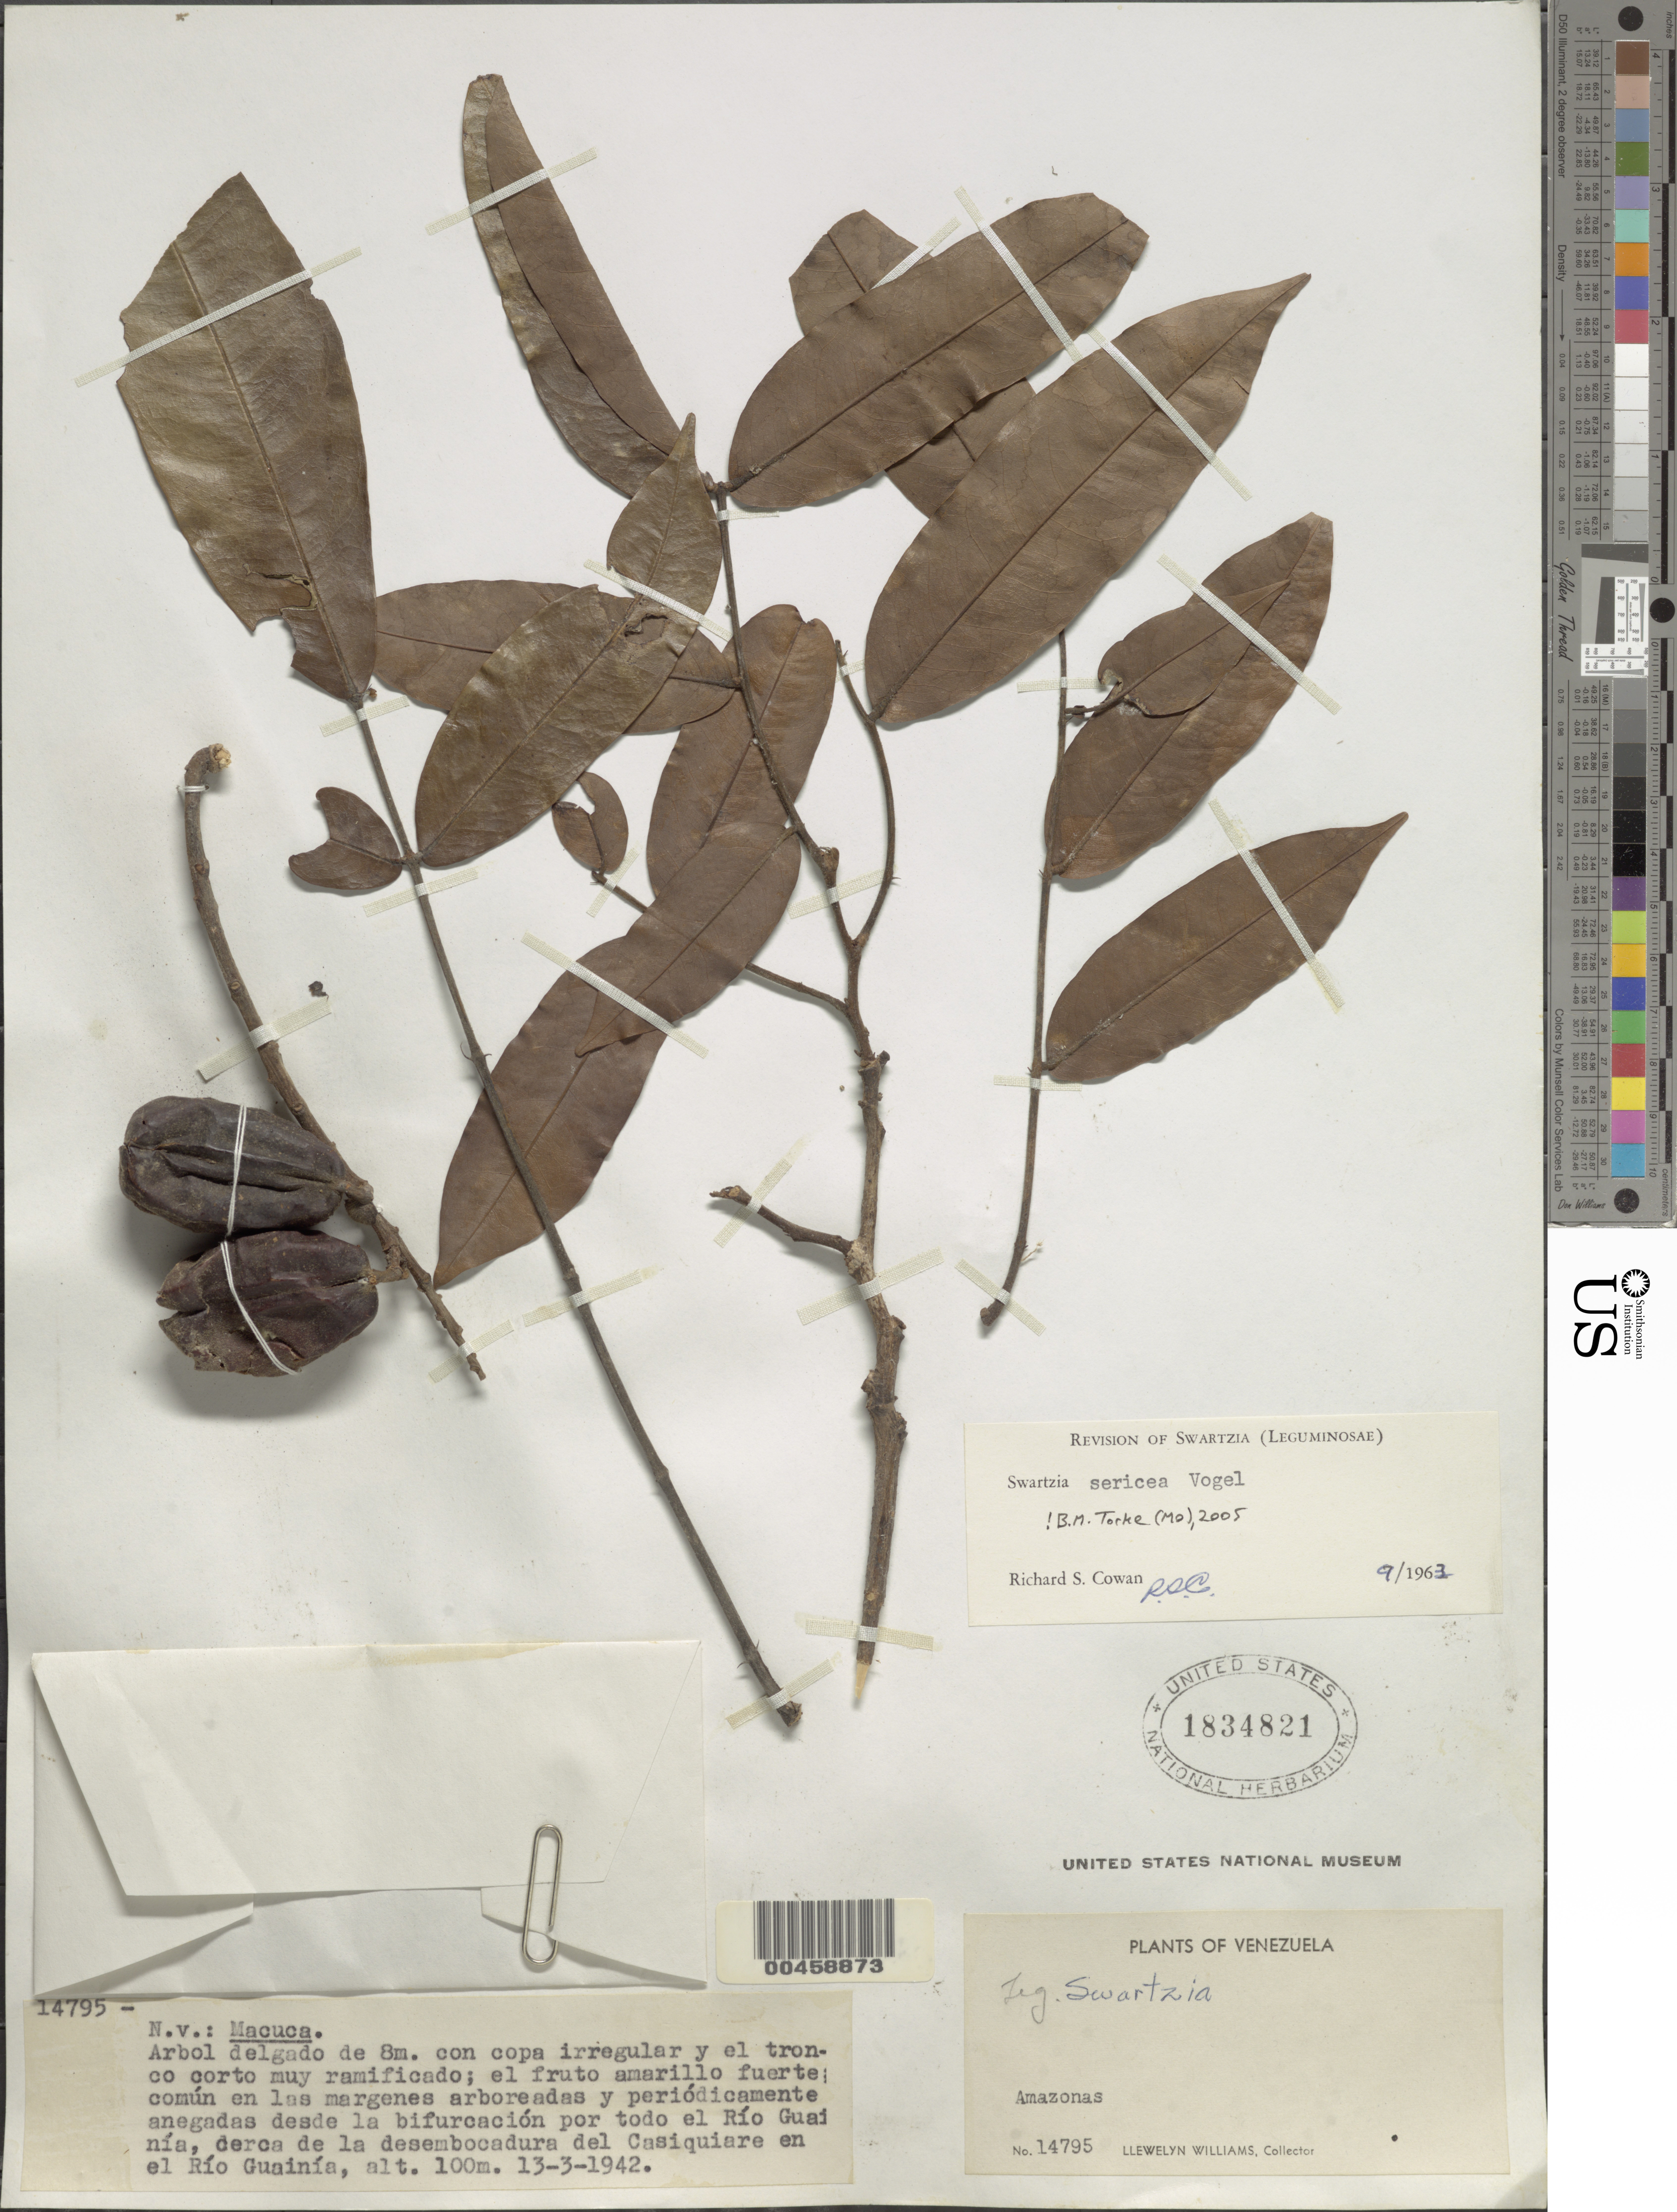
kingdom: Plantae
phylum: Tracheophyta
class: Magnoliopsida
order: Fabales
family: Fabaceae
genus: Swartzia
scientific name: Swartzia sericea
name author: Vogel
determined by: Cowan, R. S.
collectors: Ll. Williams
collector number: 14795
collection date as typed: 13 Mar 1942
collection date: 1942-03-13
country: Venezuela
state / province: Amazonas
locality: Rio guainia; cerca de la desembocadura del casiquiare en el rio guainia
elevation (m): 100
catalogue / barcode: US 1834821